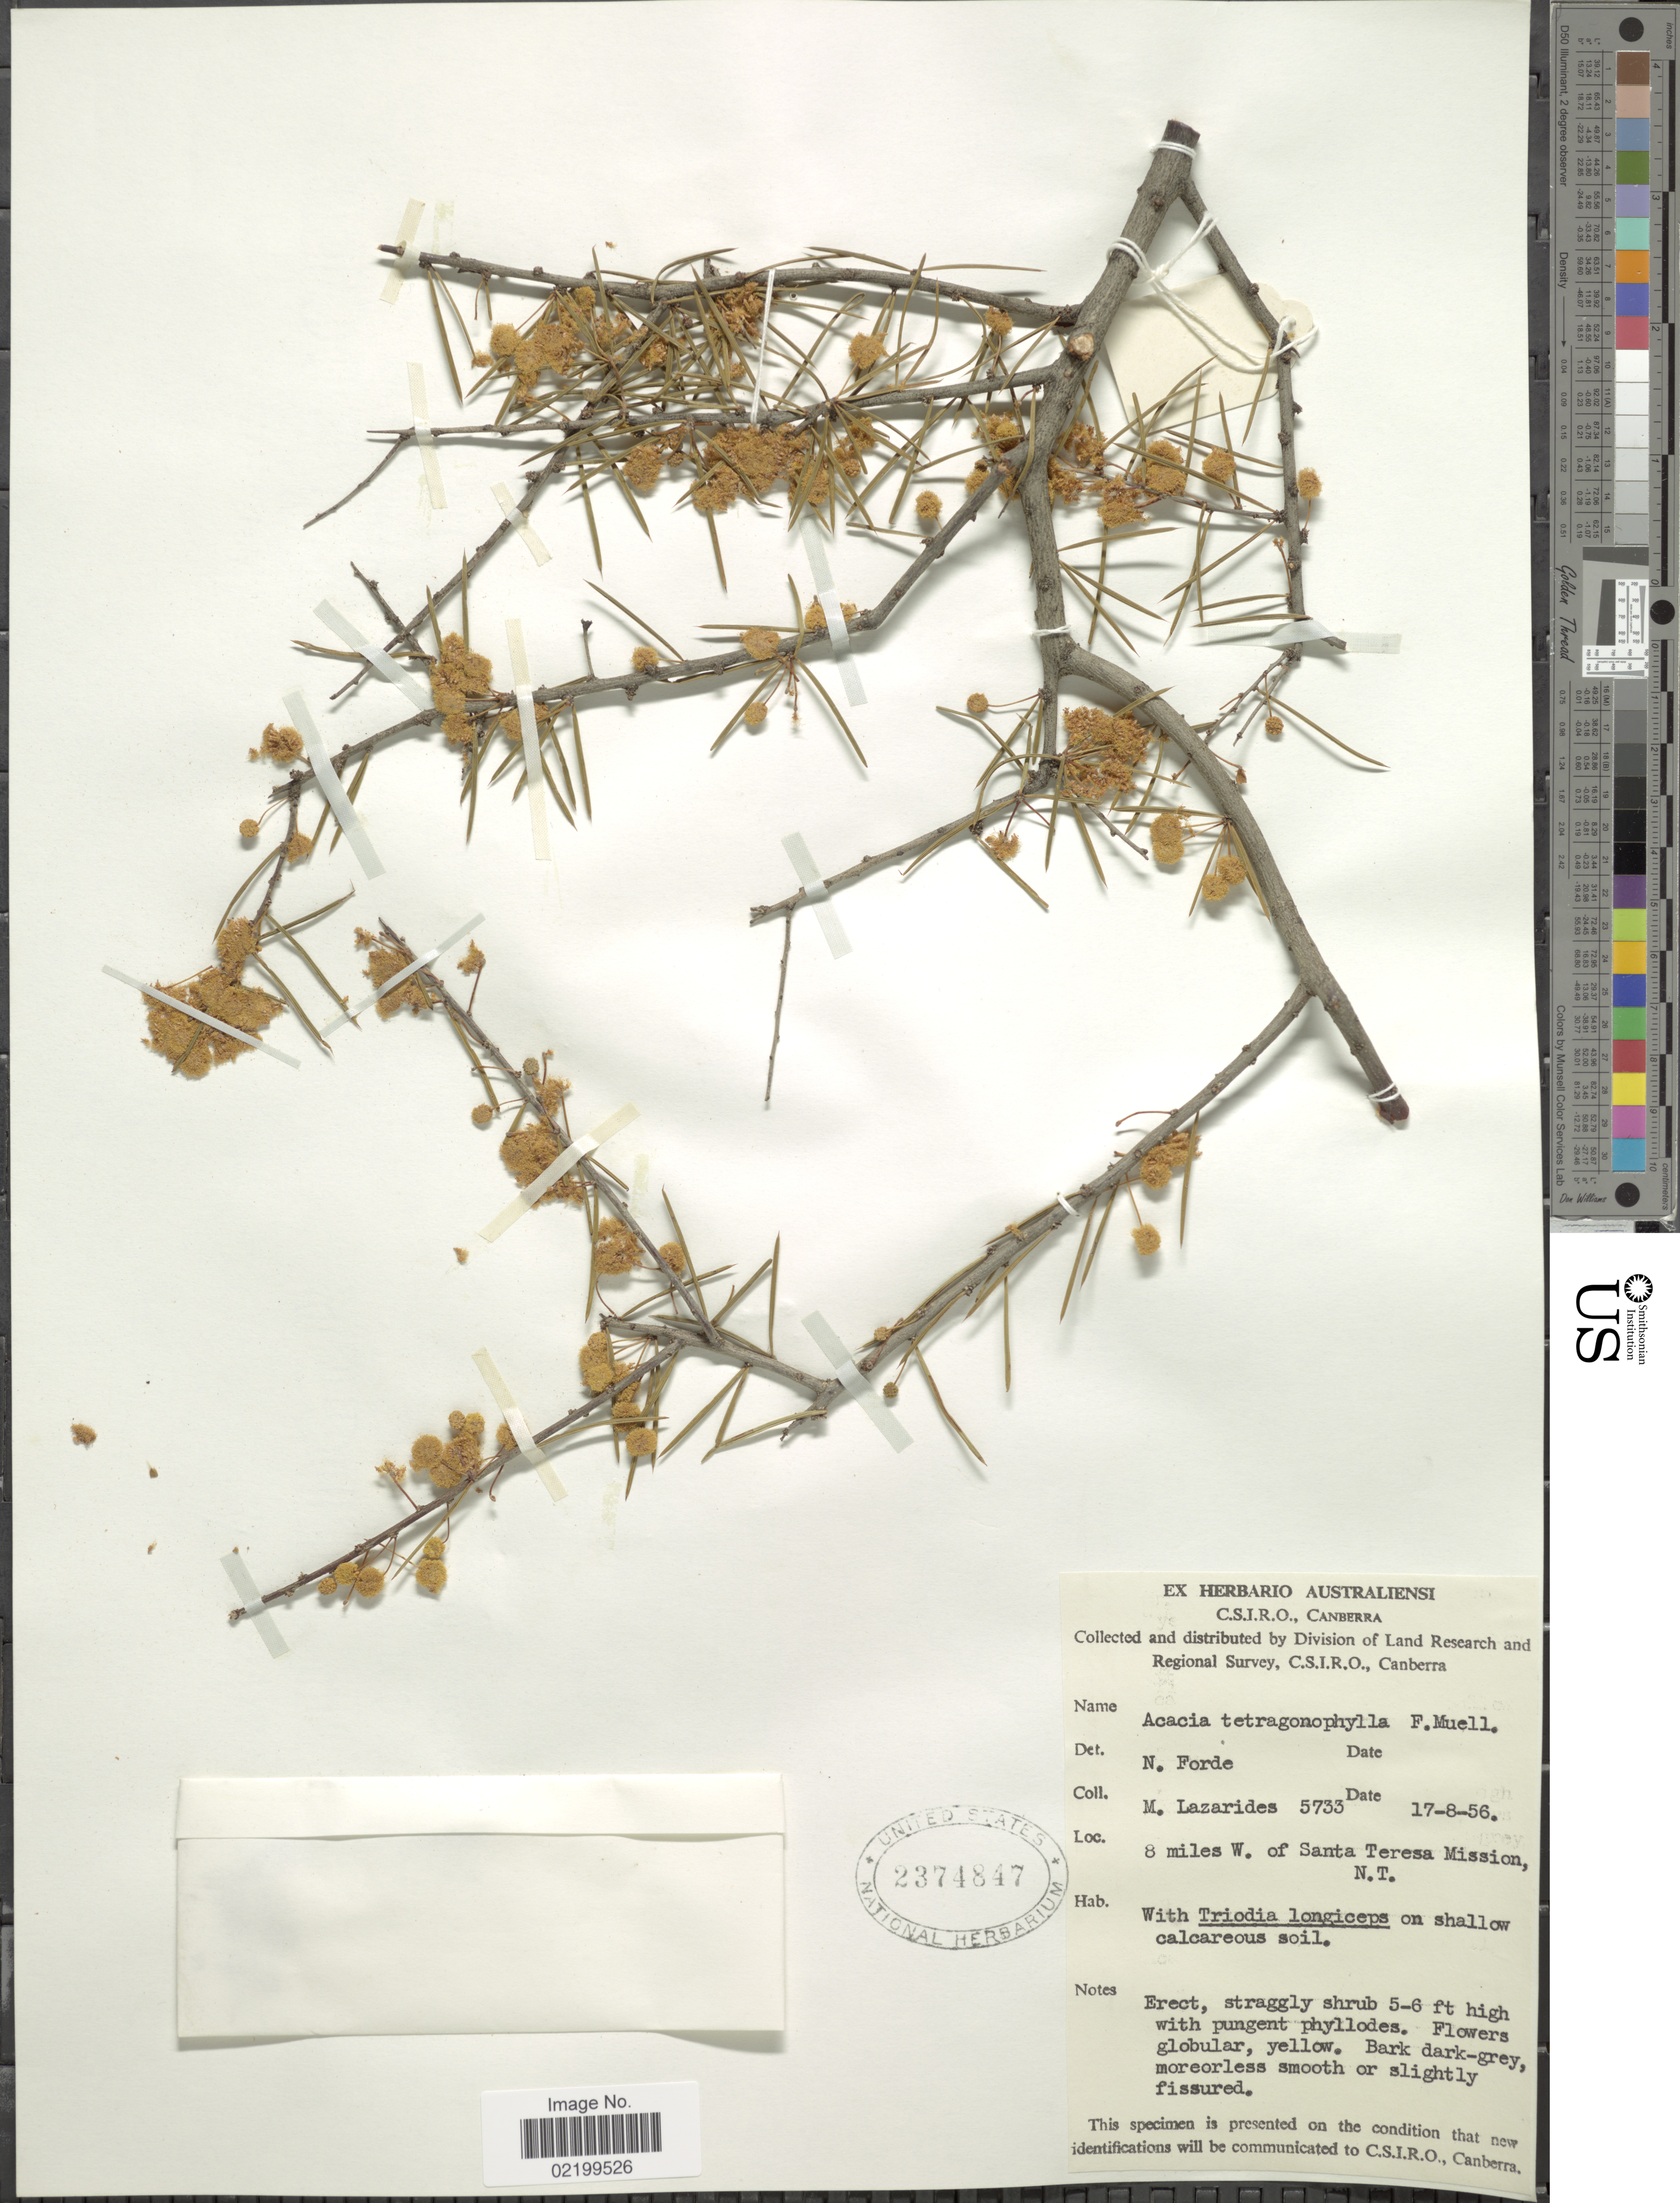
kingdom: Plantae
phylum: Tracheophyta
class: Magnoliopsida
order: Fabales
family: Fabaceae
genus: Acacia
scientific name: Acacia tetragonophylla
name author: F. Muell.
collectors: M. Lazarides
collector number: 5733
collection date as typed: Transcribed d/m/y: 17/8/56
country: Australia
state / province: Northern Territory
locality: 8 miles W. of Santa Teresa Mission, N.T.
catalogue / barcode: US 2374847